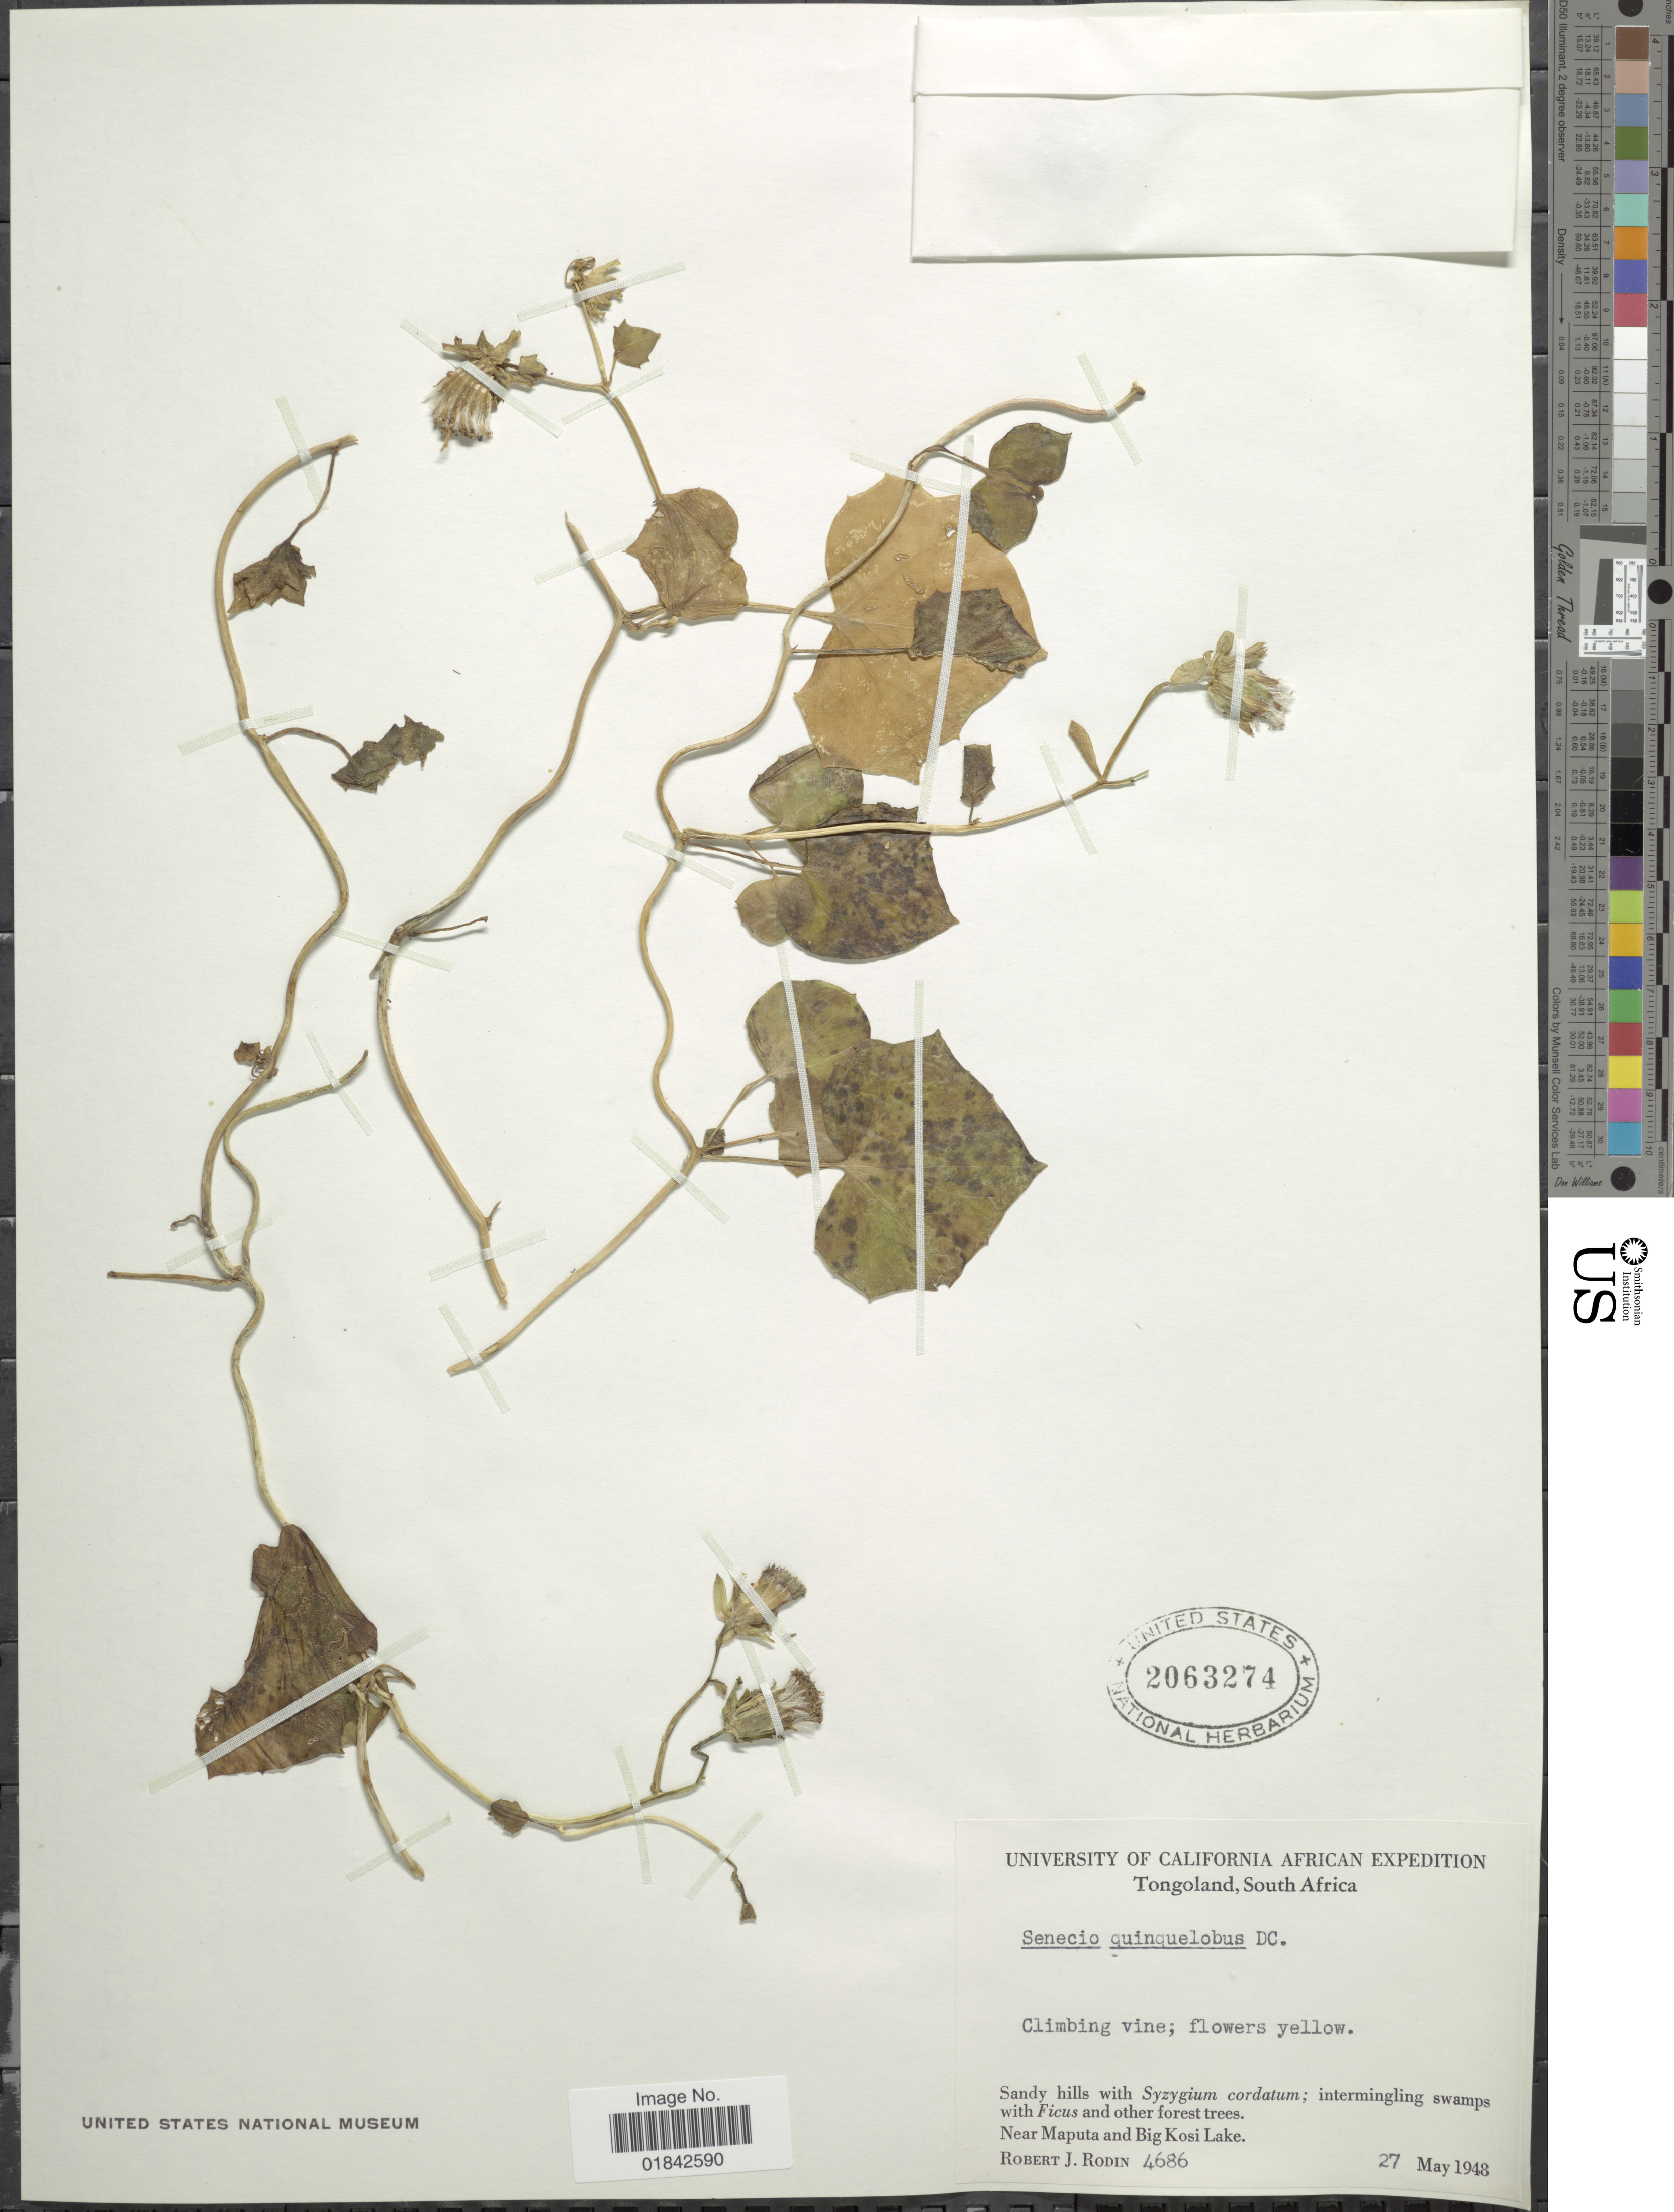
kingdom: Plantae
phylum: Tracheophyta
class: Magnoliopsida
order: Asterales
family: Asteraceae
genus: Senecio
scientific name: Senecio quinquelobus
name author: (Thunb.) DC.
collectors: R. J. Rodin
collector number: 4686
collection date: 1948-05-27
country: South Africa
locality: Tongoland, near Maputa and Big Kosi Lake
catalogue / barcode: US 2063274